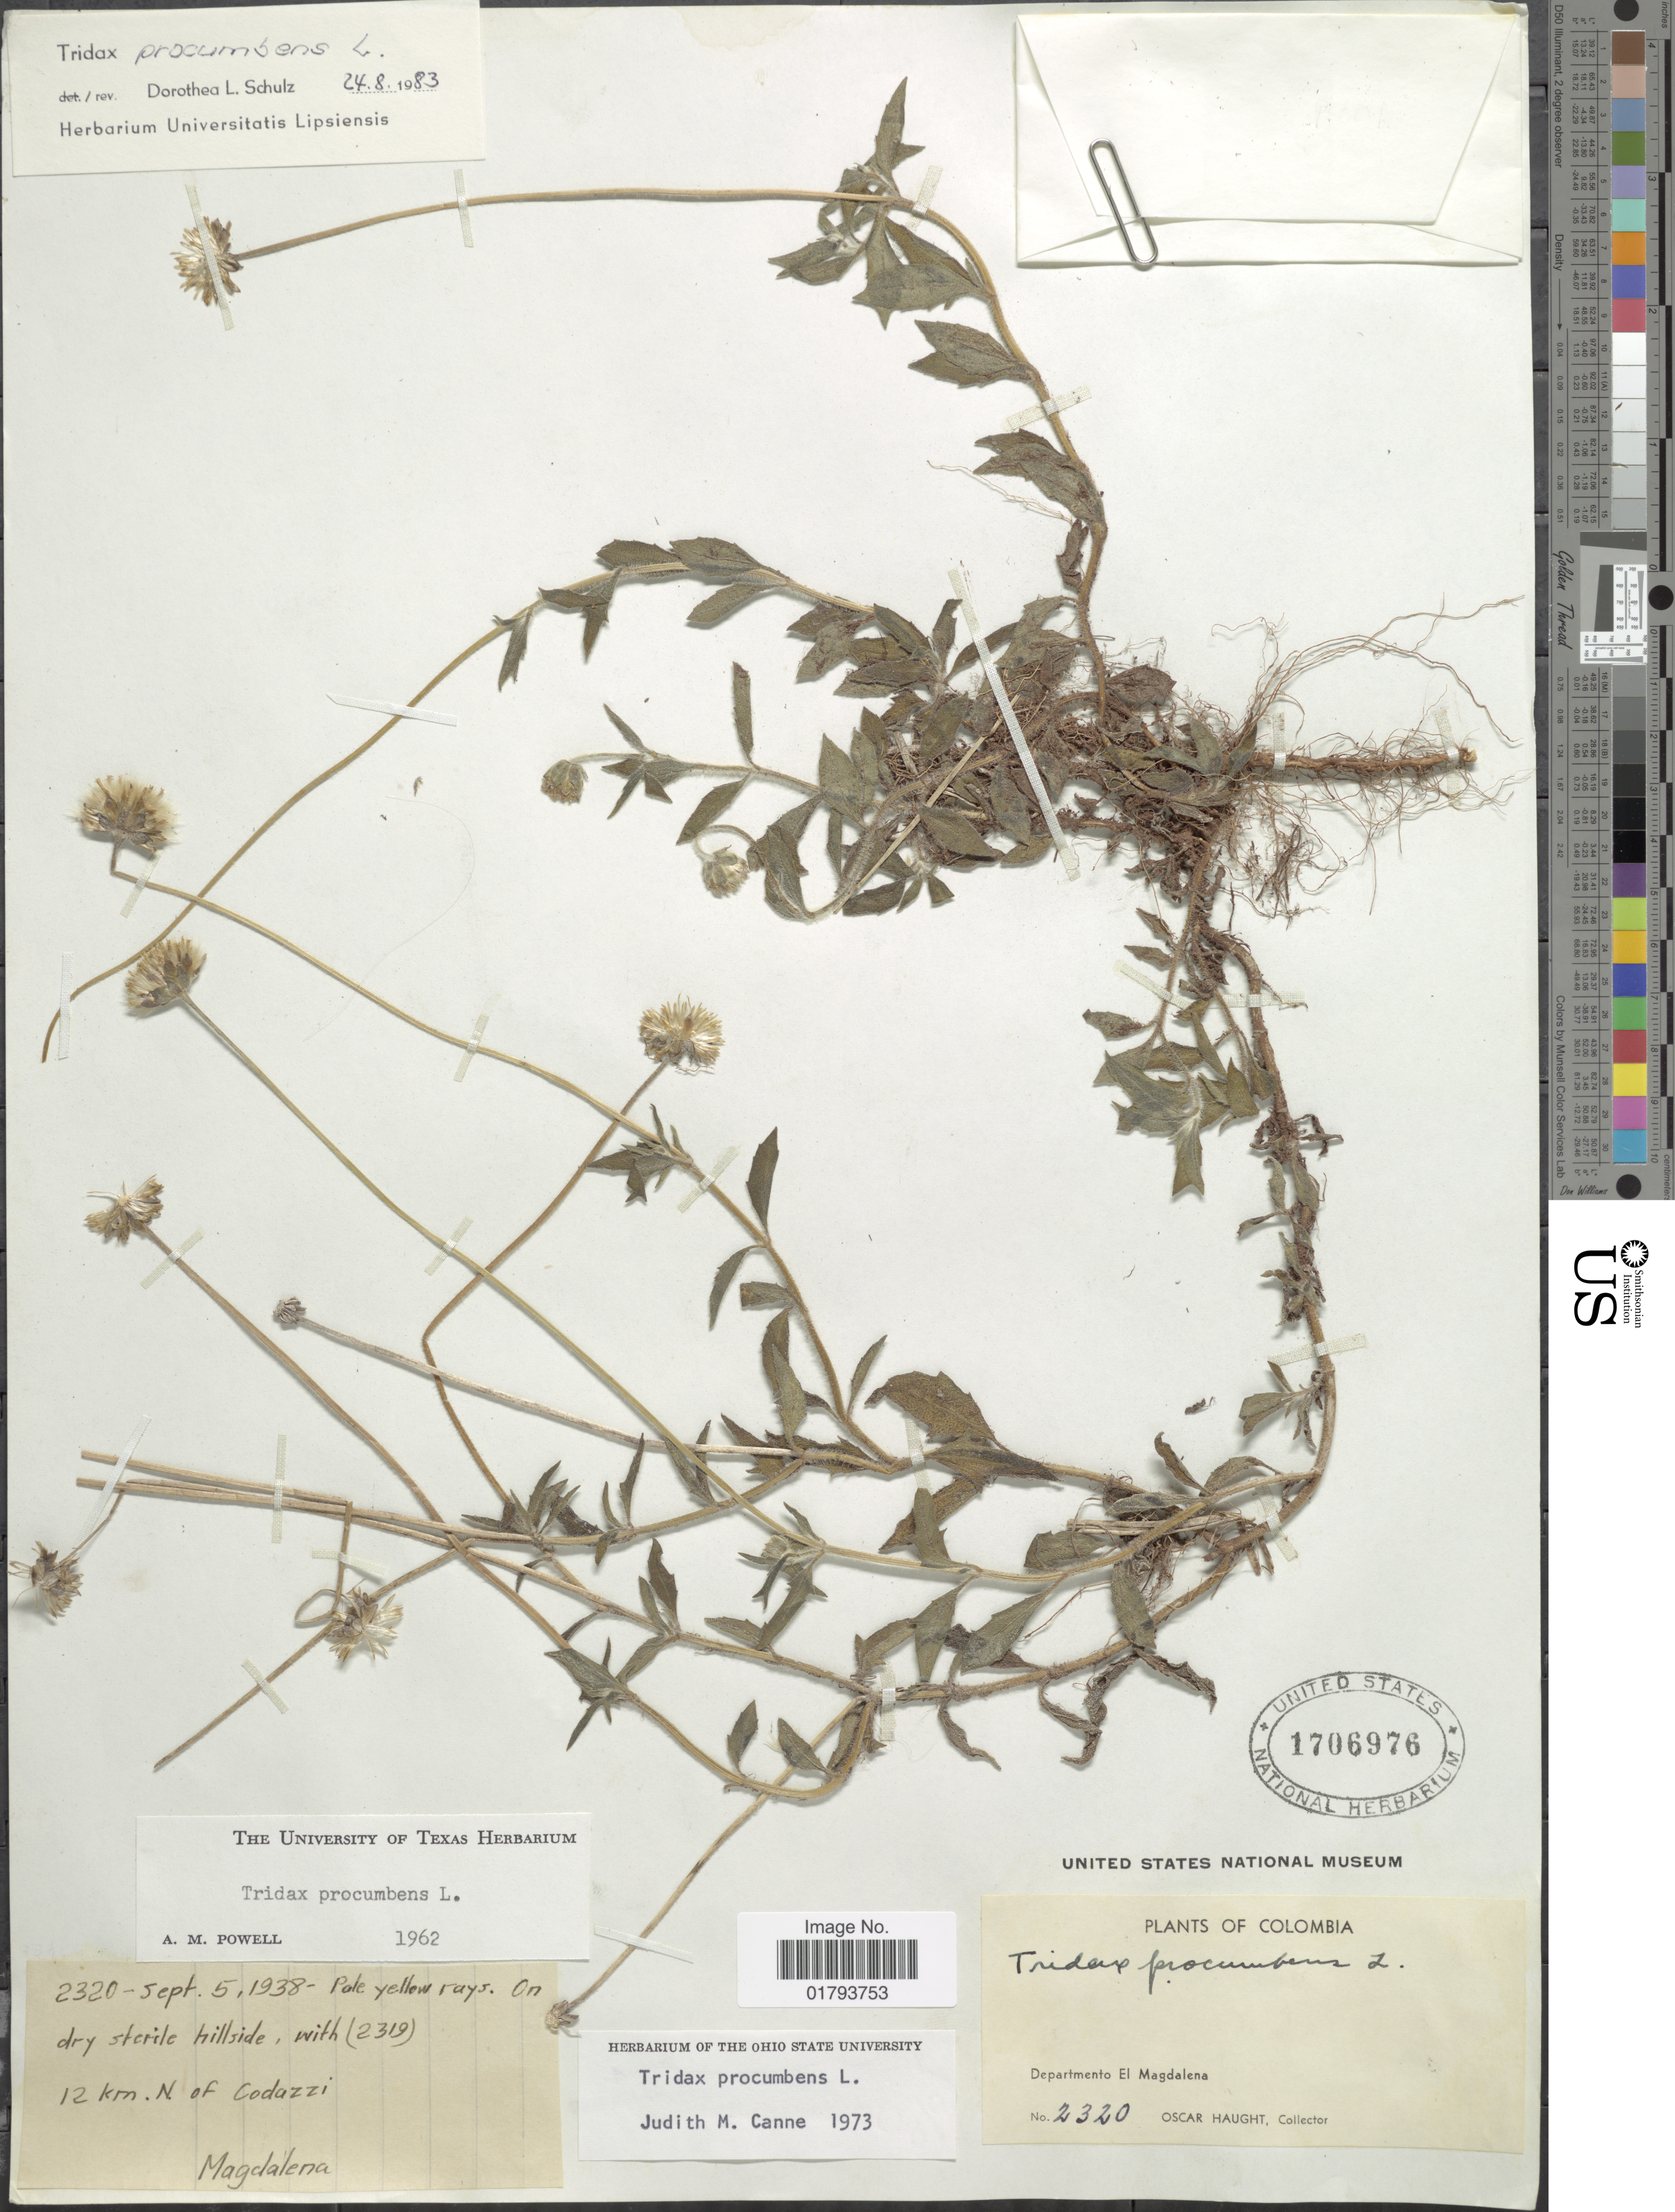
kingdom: Plantae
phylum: Tracheophyta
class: Magnoliopsida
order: Asterales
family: Asteraceae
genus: Tridax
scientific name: Tridax procumbens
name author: L.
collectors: O. L. Haught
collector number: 2320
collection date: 1938-09-05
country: Colombia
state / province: Magdalena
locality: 12 km. N of Codazzi, Departamento El Magdalena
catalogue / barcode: US 1706976